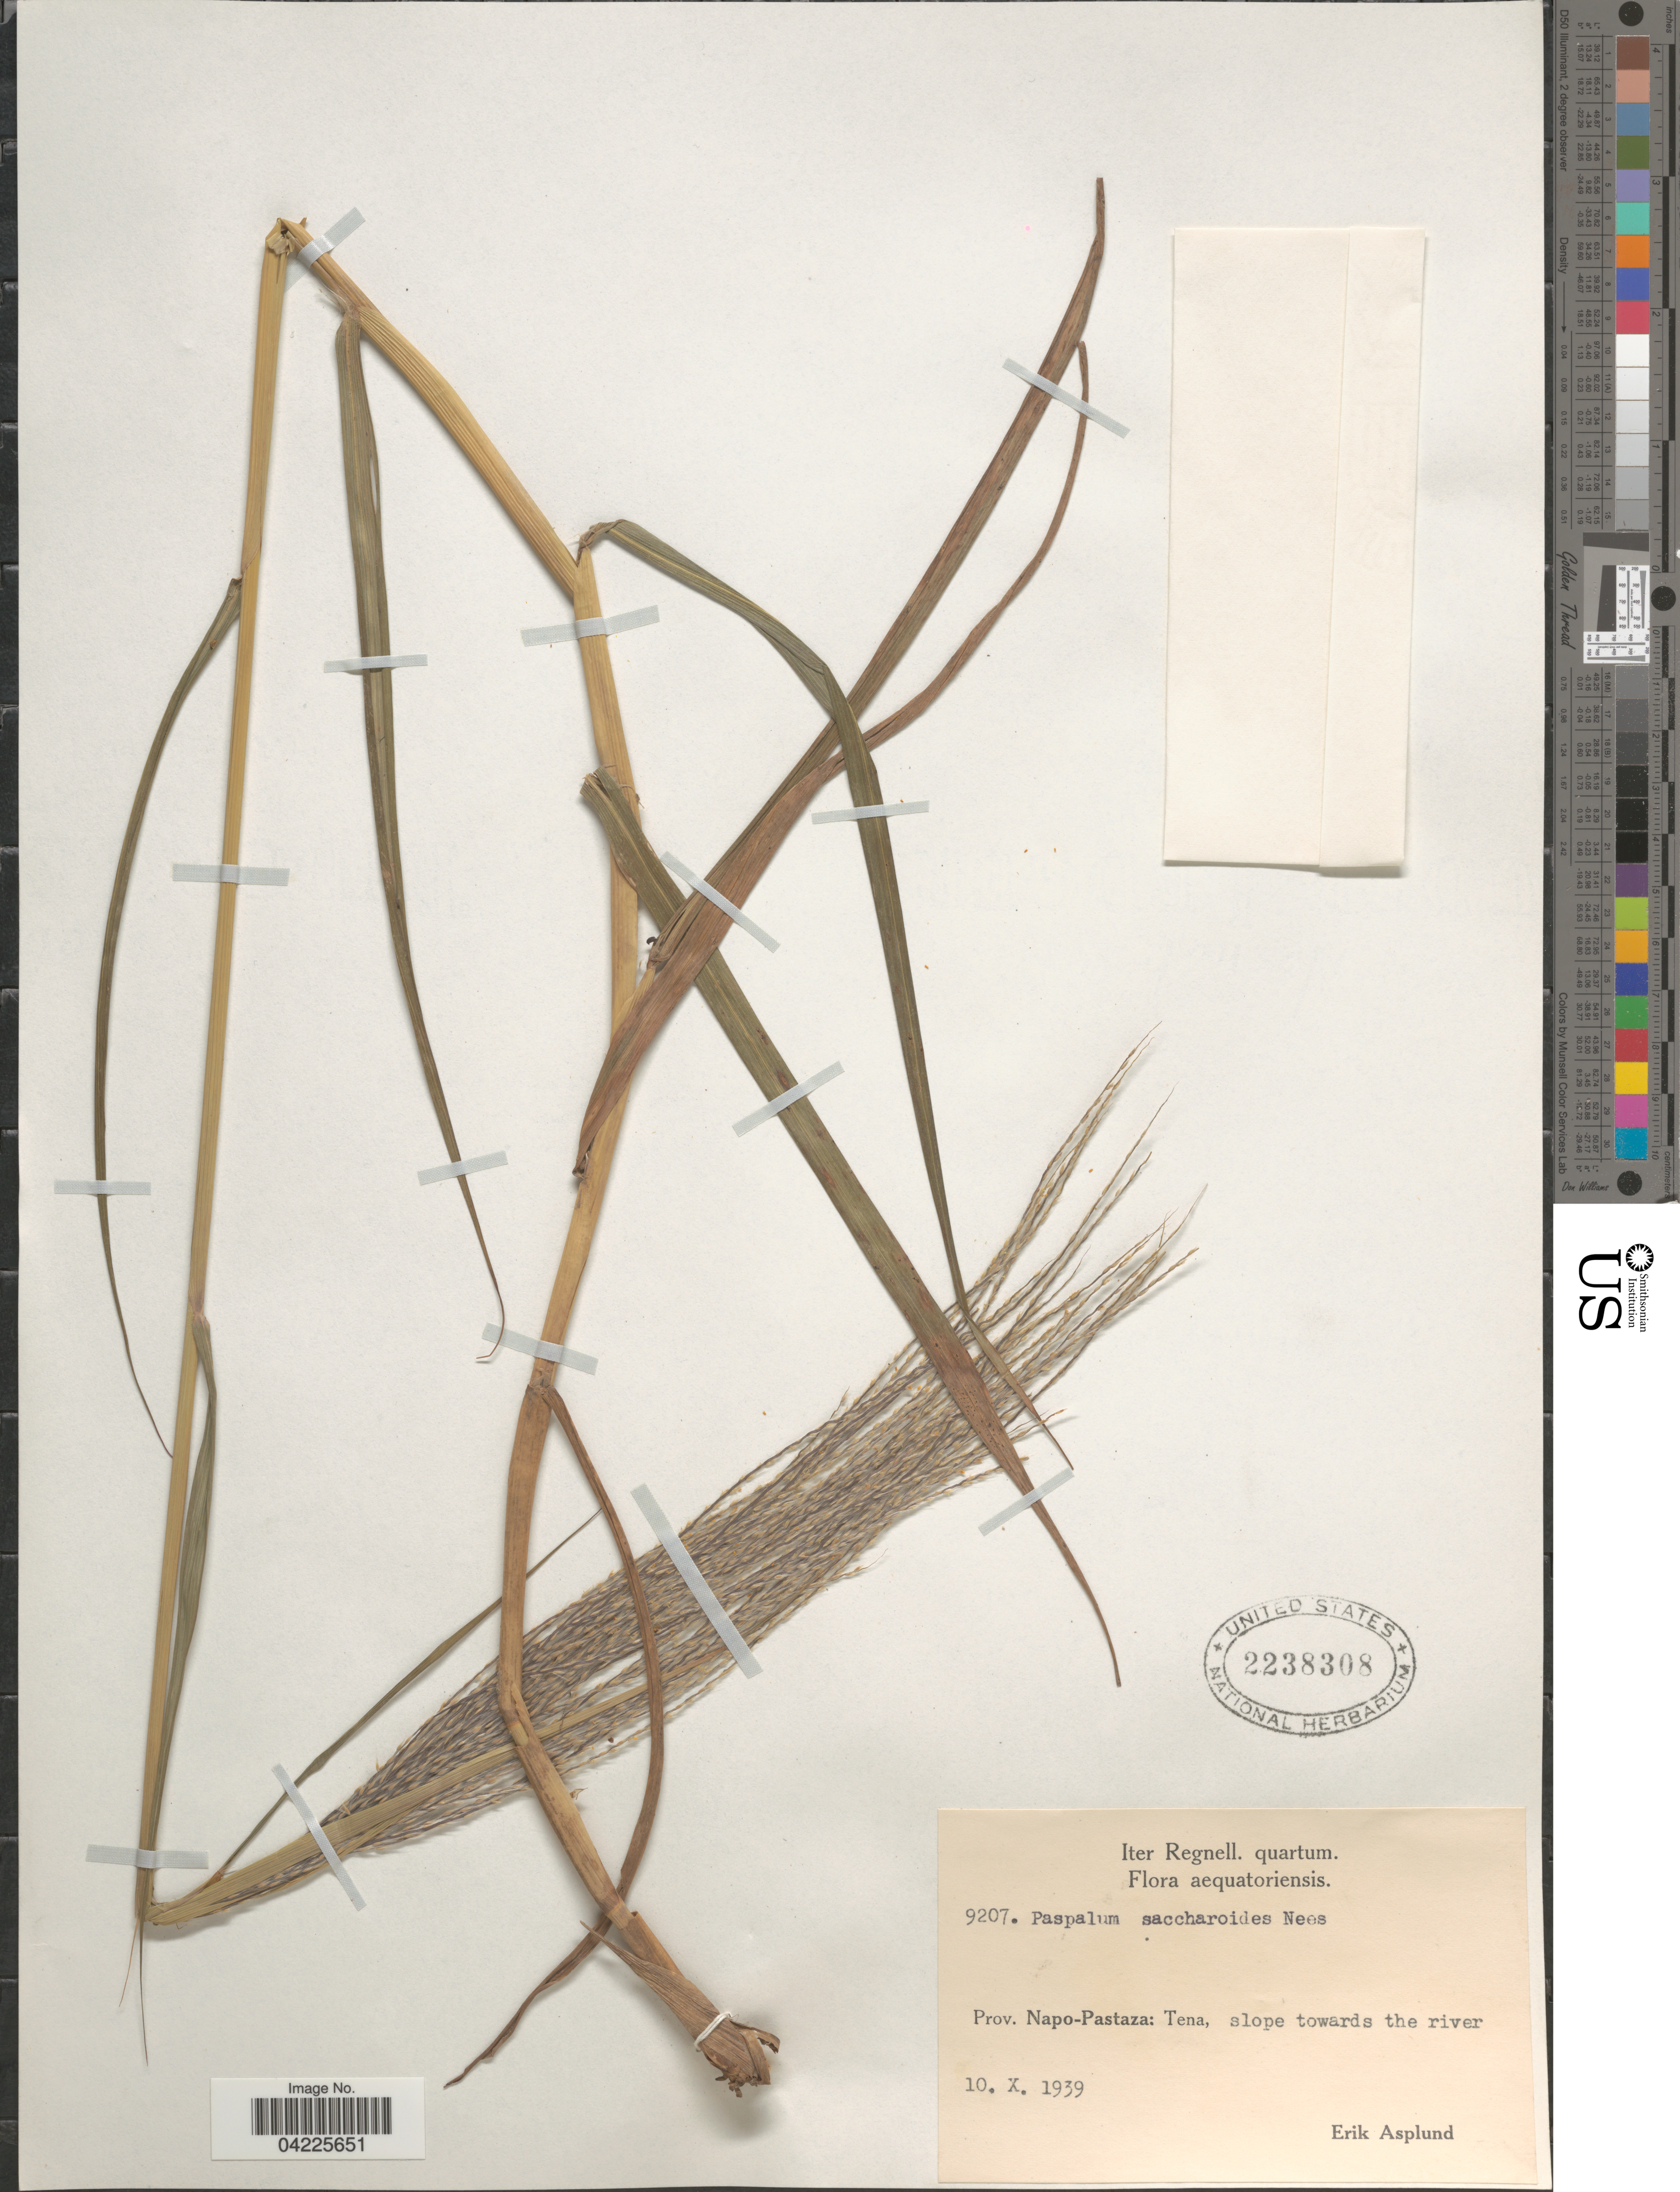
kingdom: Plantae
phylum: Tracheophyta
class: Liliopsida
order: Poales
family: Poaceae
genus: Paspalum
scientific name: Paspalum saccharoides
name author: Nees ex Trin.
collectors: E. Asplund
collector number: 9207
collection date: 1939-10-10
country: Ecuador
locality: Iter Regnell. quartum. Aequatoriensis. Prov. Napo-Pastaza: Tena, slope towards the river.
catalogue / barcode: US 2238308